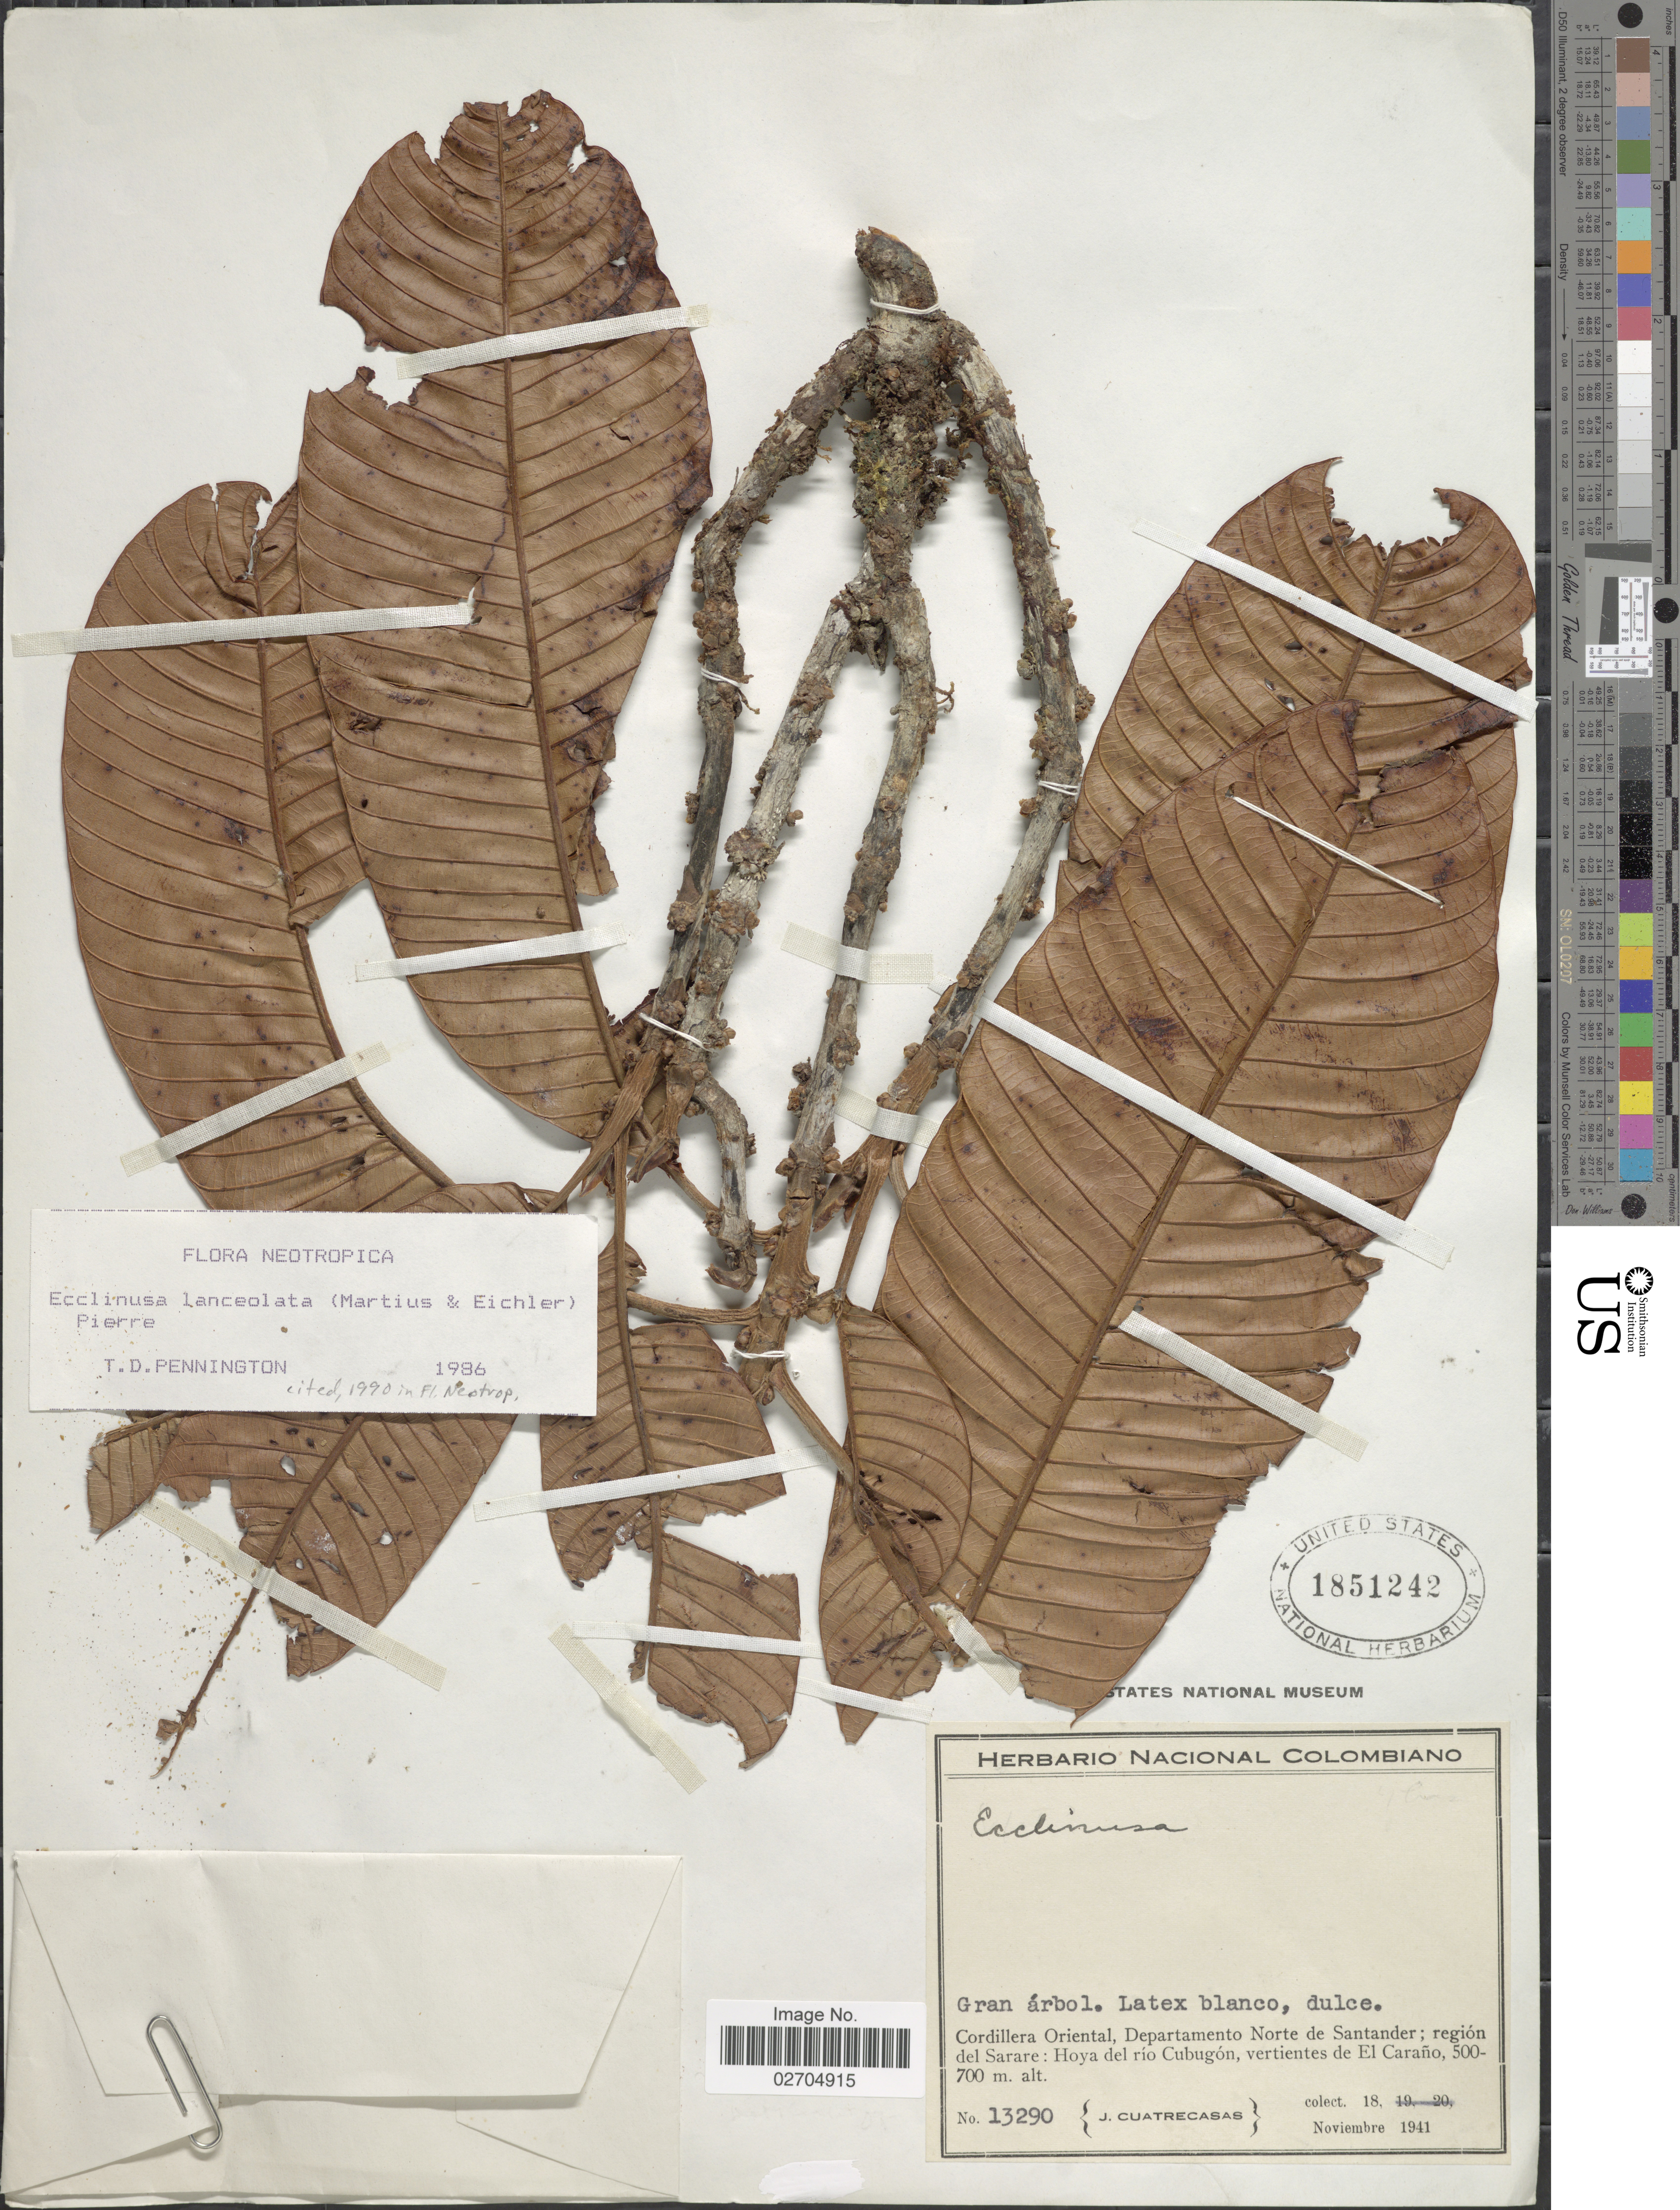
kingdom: Plantae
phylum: Tracheophyta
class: Magnoliopsida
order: Ericales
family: Sapotaceae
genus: Ecclinusa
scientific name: Ecclinusa lanceolata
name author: (Mart. & Eichler) Pierre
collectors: J. Cuatrecasas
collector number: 13290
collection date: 1941-11-18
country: Colombia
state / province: Norte de Santander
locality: Cordillera Oriental, Departamento Norte de Santander; region del Sarare: Hoya del rí Cubugón, vertientes de El Caraño.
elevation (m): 500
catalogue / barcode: US 1851242